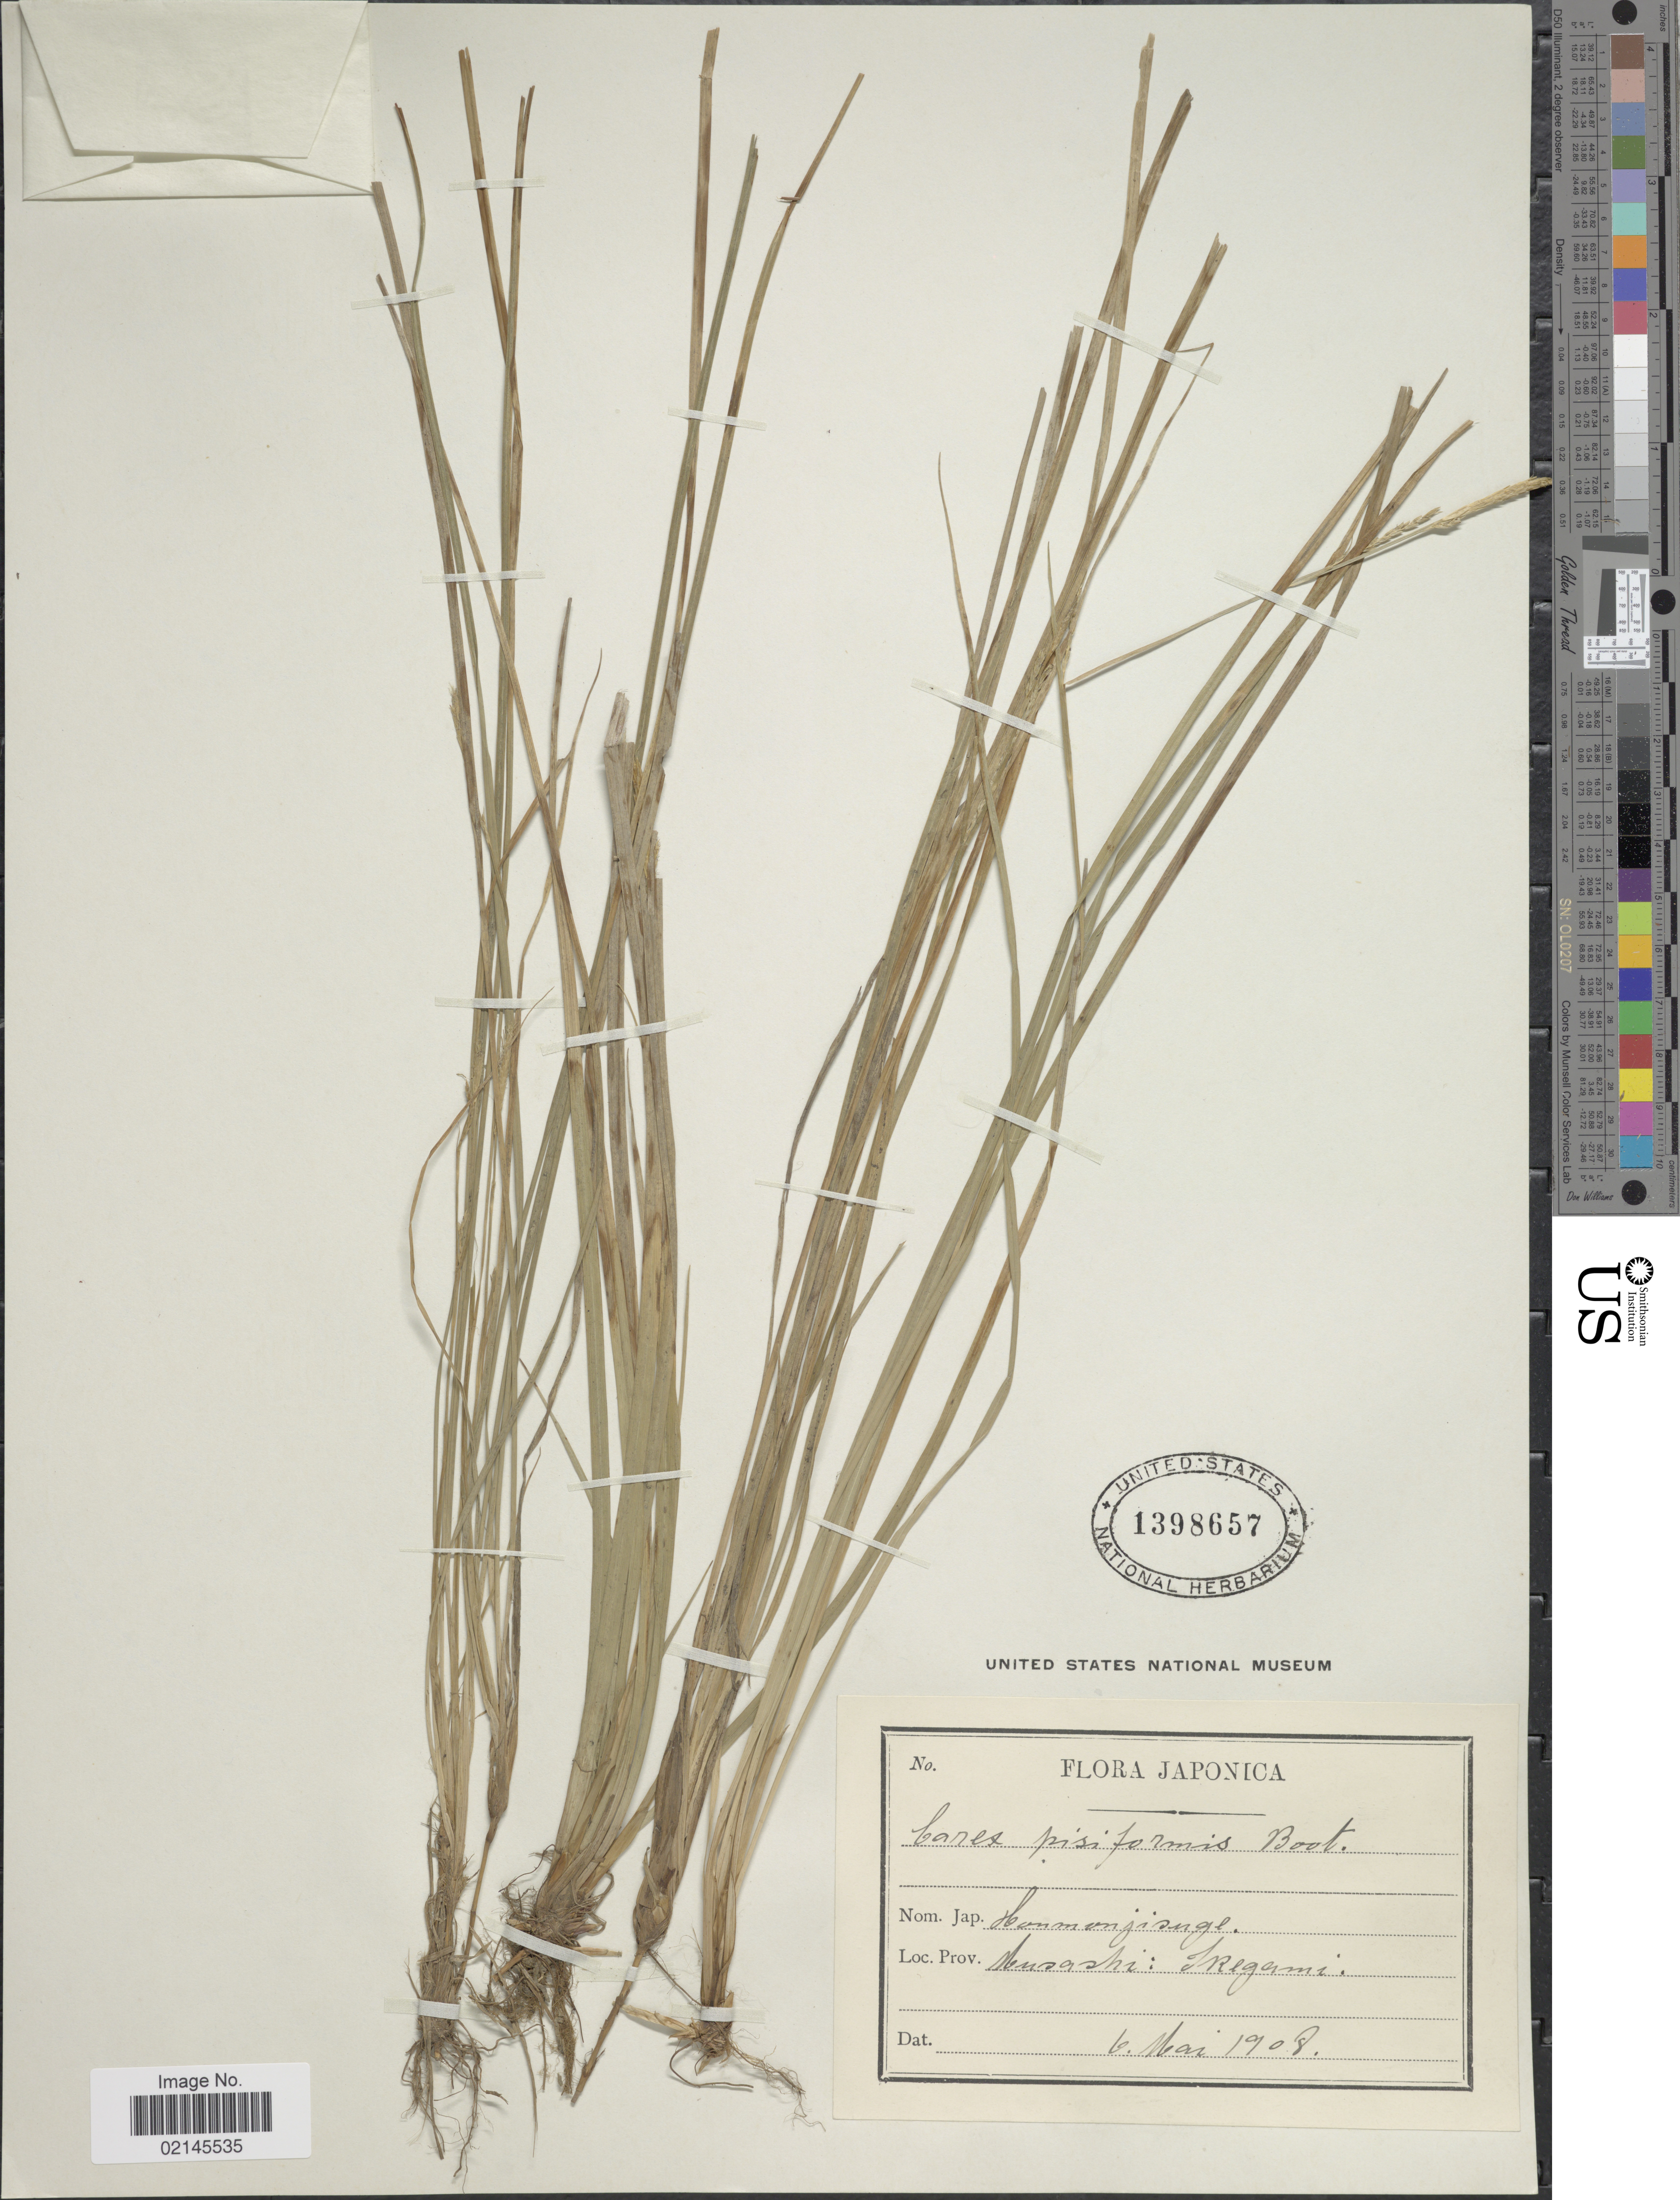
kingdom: Plantae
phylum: Tracheophyta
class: Liliopsida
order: Poales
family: Cyperaceae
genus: Carex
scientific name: Carex pisiformis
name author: Boott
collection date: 1908-05-06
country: Japan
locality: Musashi, Iregami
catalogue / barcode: US 1398657